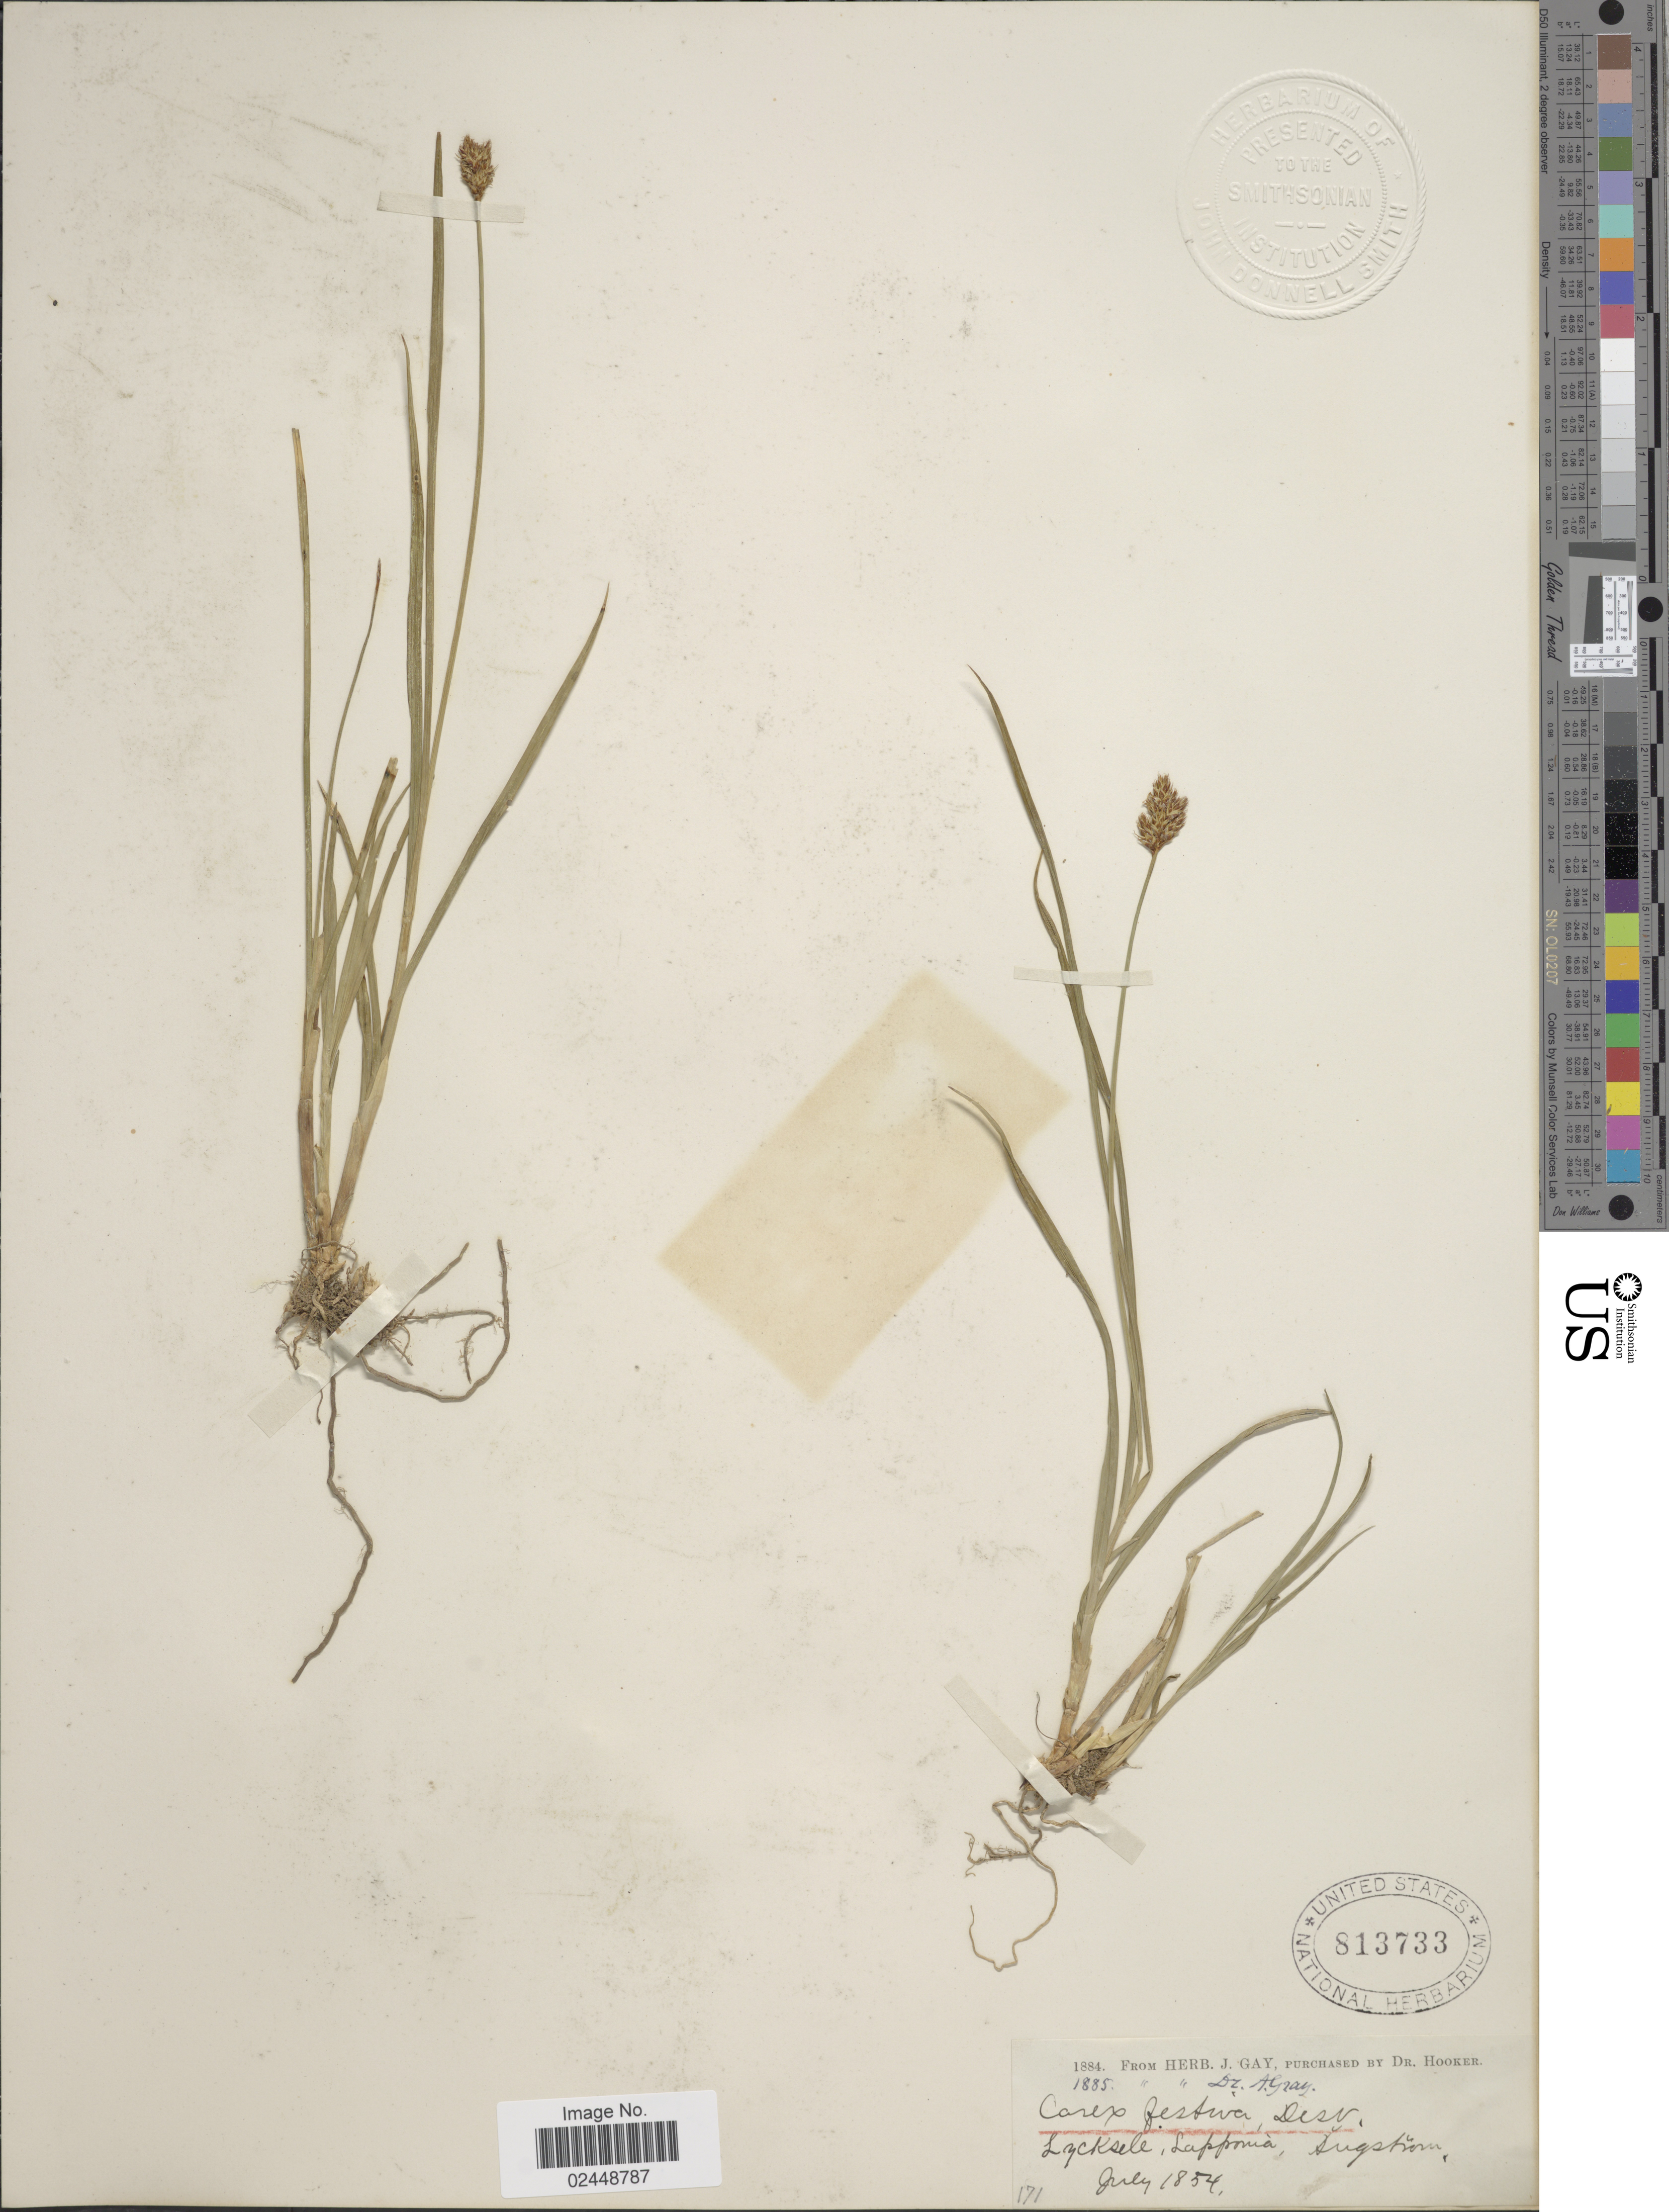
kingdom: Plantae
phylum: Tracheophyta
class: Liliopsida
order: Poales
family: Cyperaceae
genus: Carex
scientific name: Carex macloviana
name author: d'Urv.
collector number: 171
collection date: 1854-07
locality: Lysksele, Lapponia, Angstrom [interpreted]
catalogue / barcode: US 813733